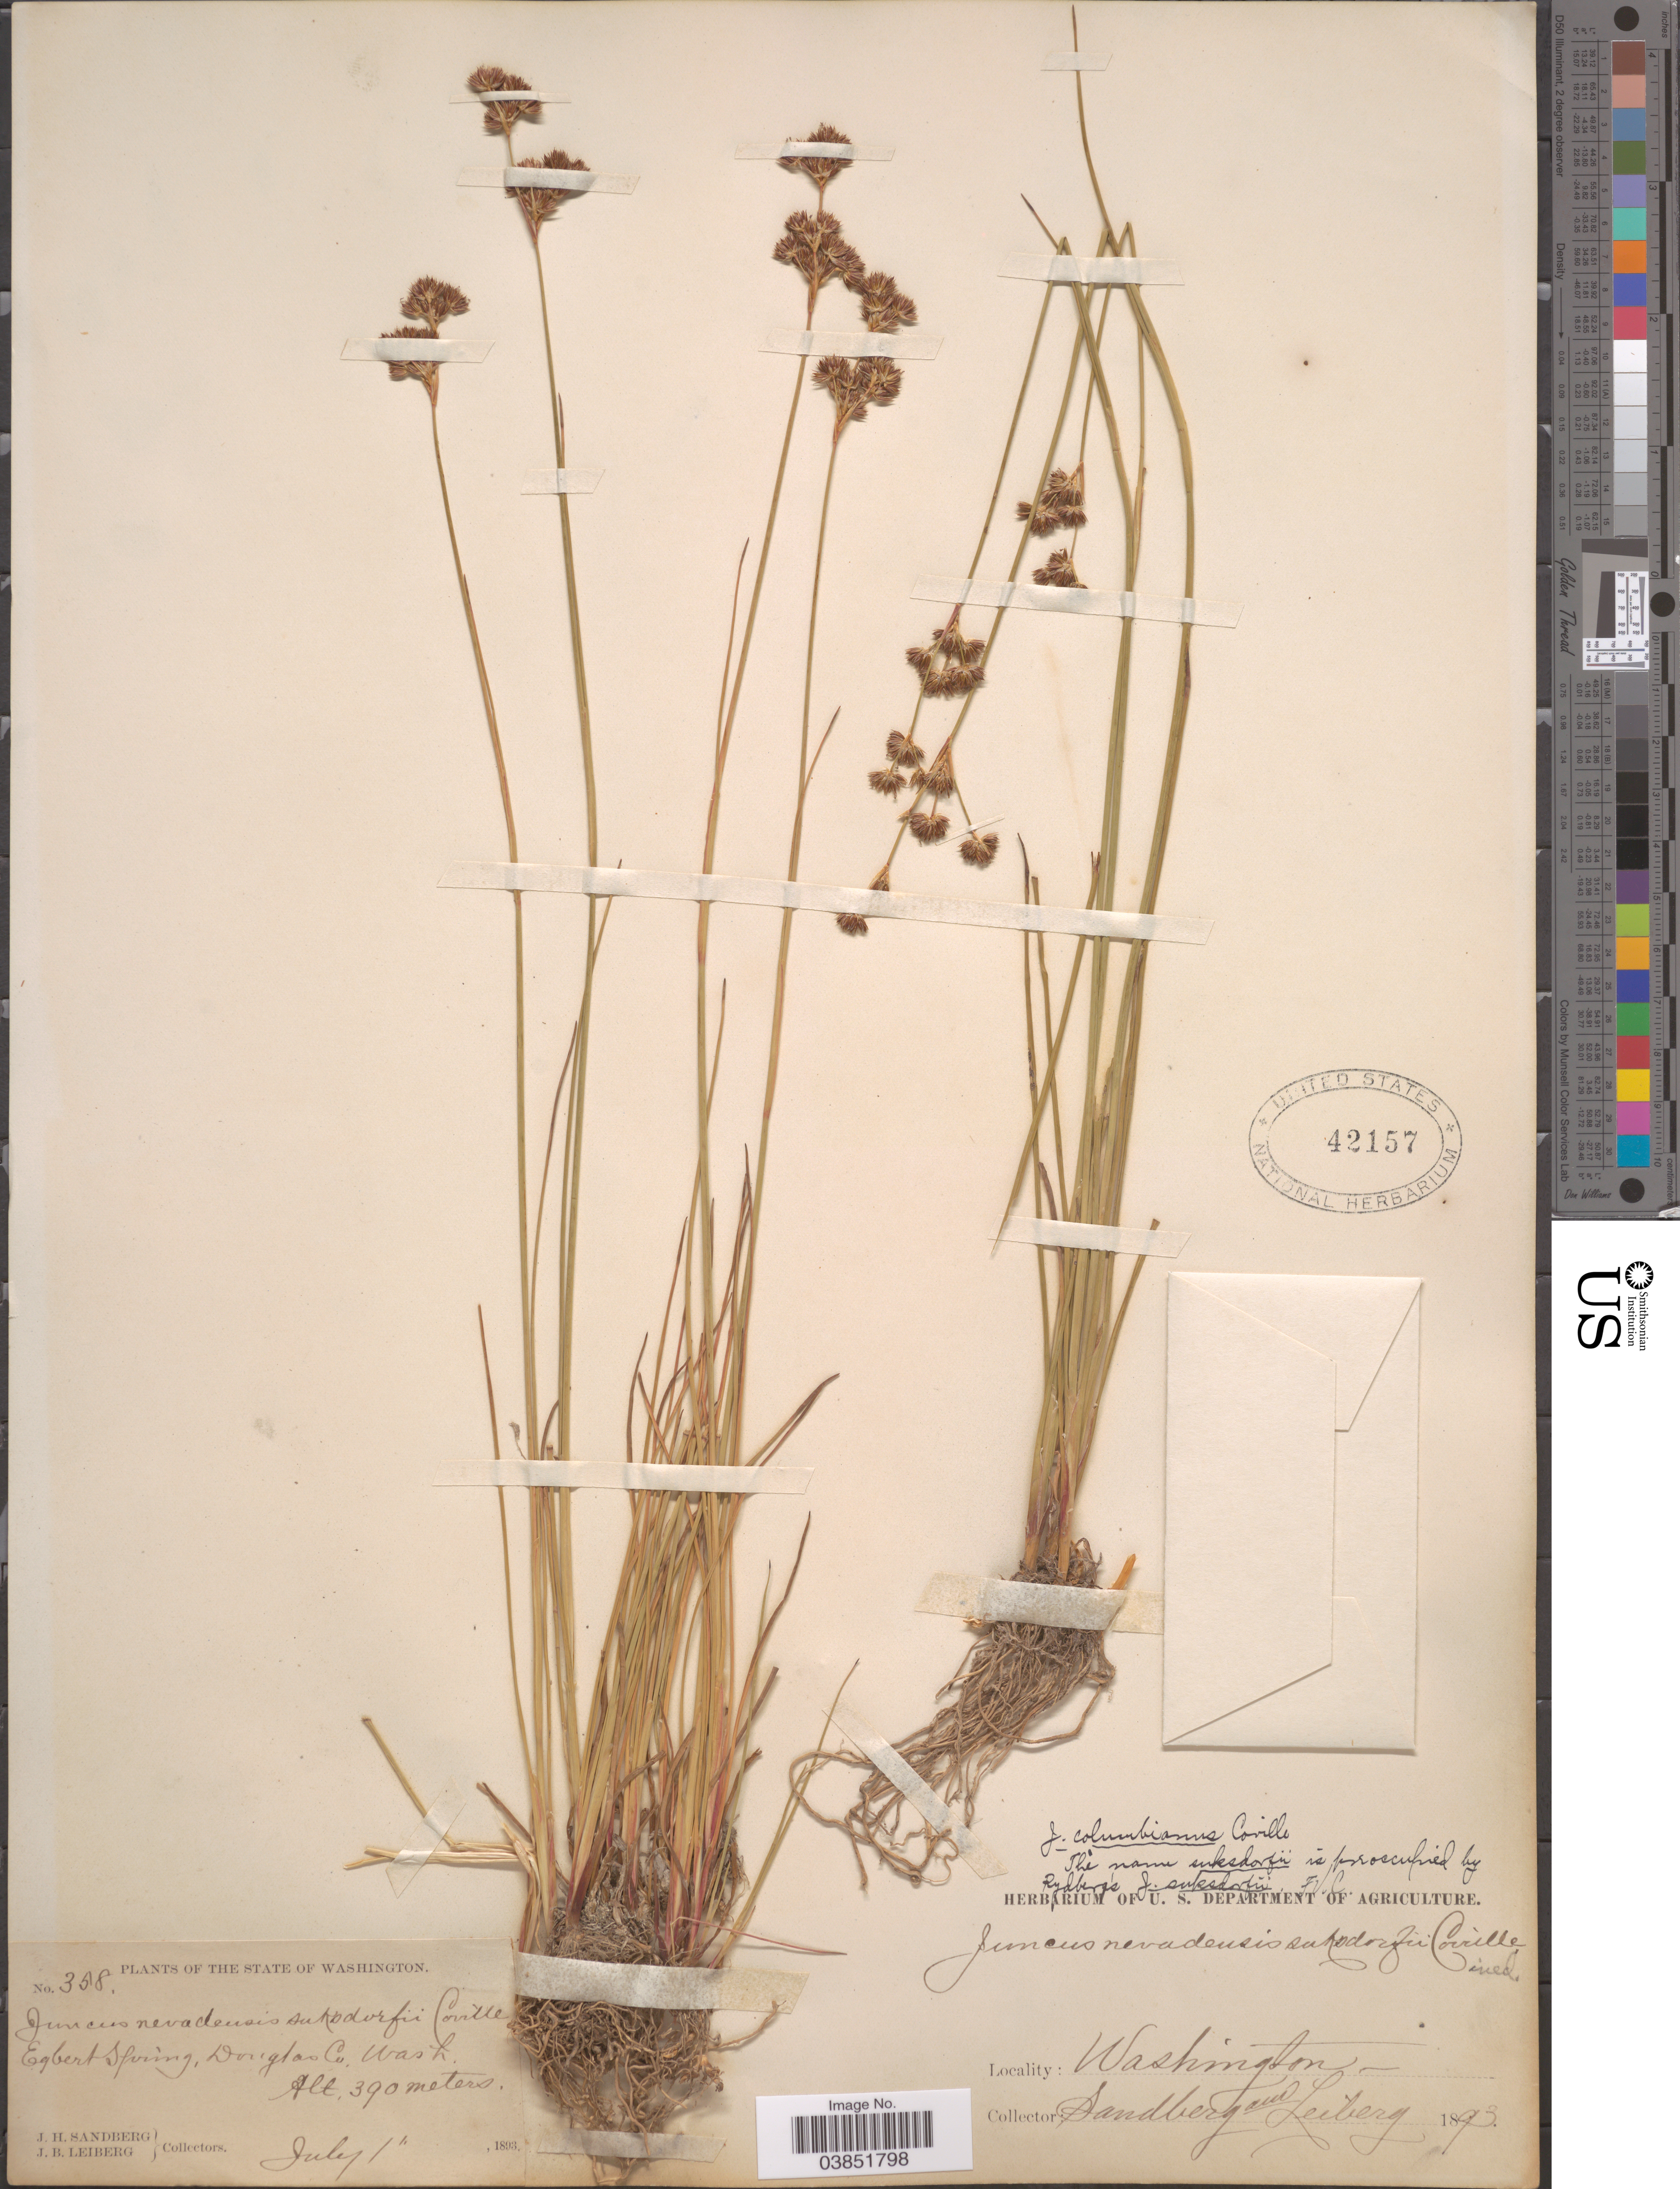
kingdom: Plantae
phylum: Tracheophyta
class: Liliopsida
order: Poales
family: Juncaceae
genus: Juncus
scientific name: Juncus columbianus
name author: Coville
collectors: J. H. Sandberg & J. B. Leiberg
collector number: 358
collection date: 1893-07-01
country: United States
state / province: Washington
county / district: Douglas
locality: Egbert Spring, Douglas Co.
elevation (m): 390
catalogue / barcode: US 42157